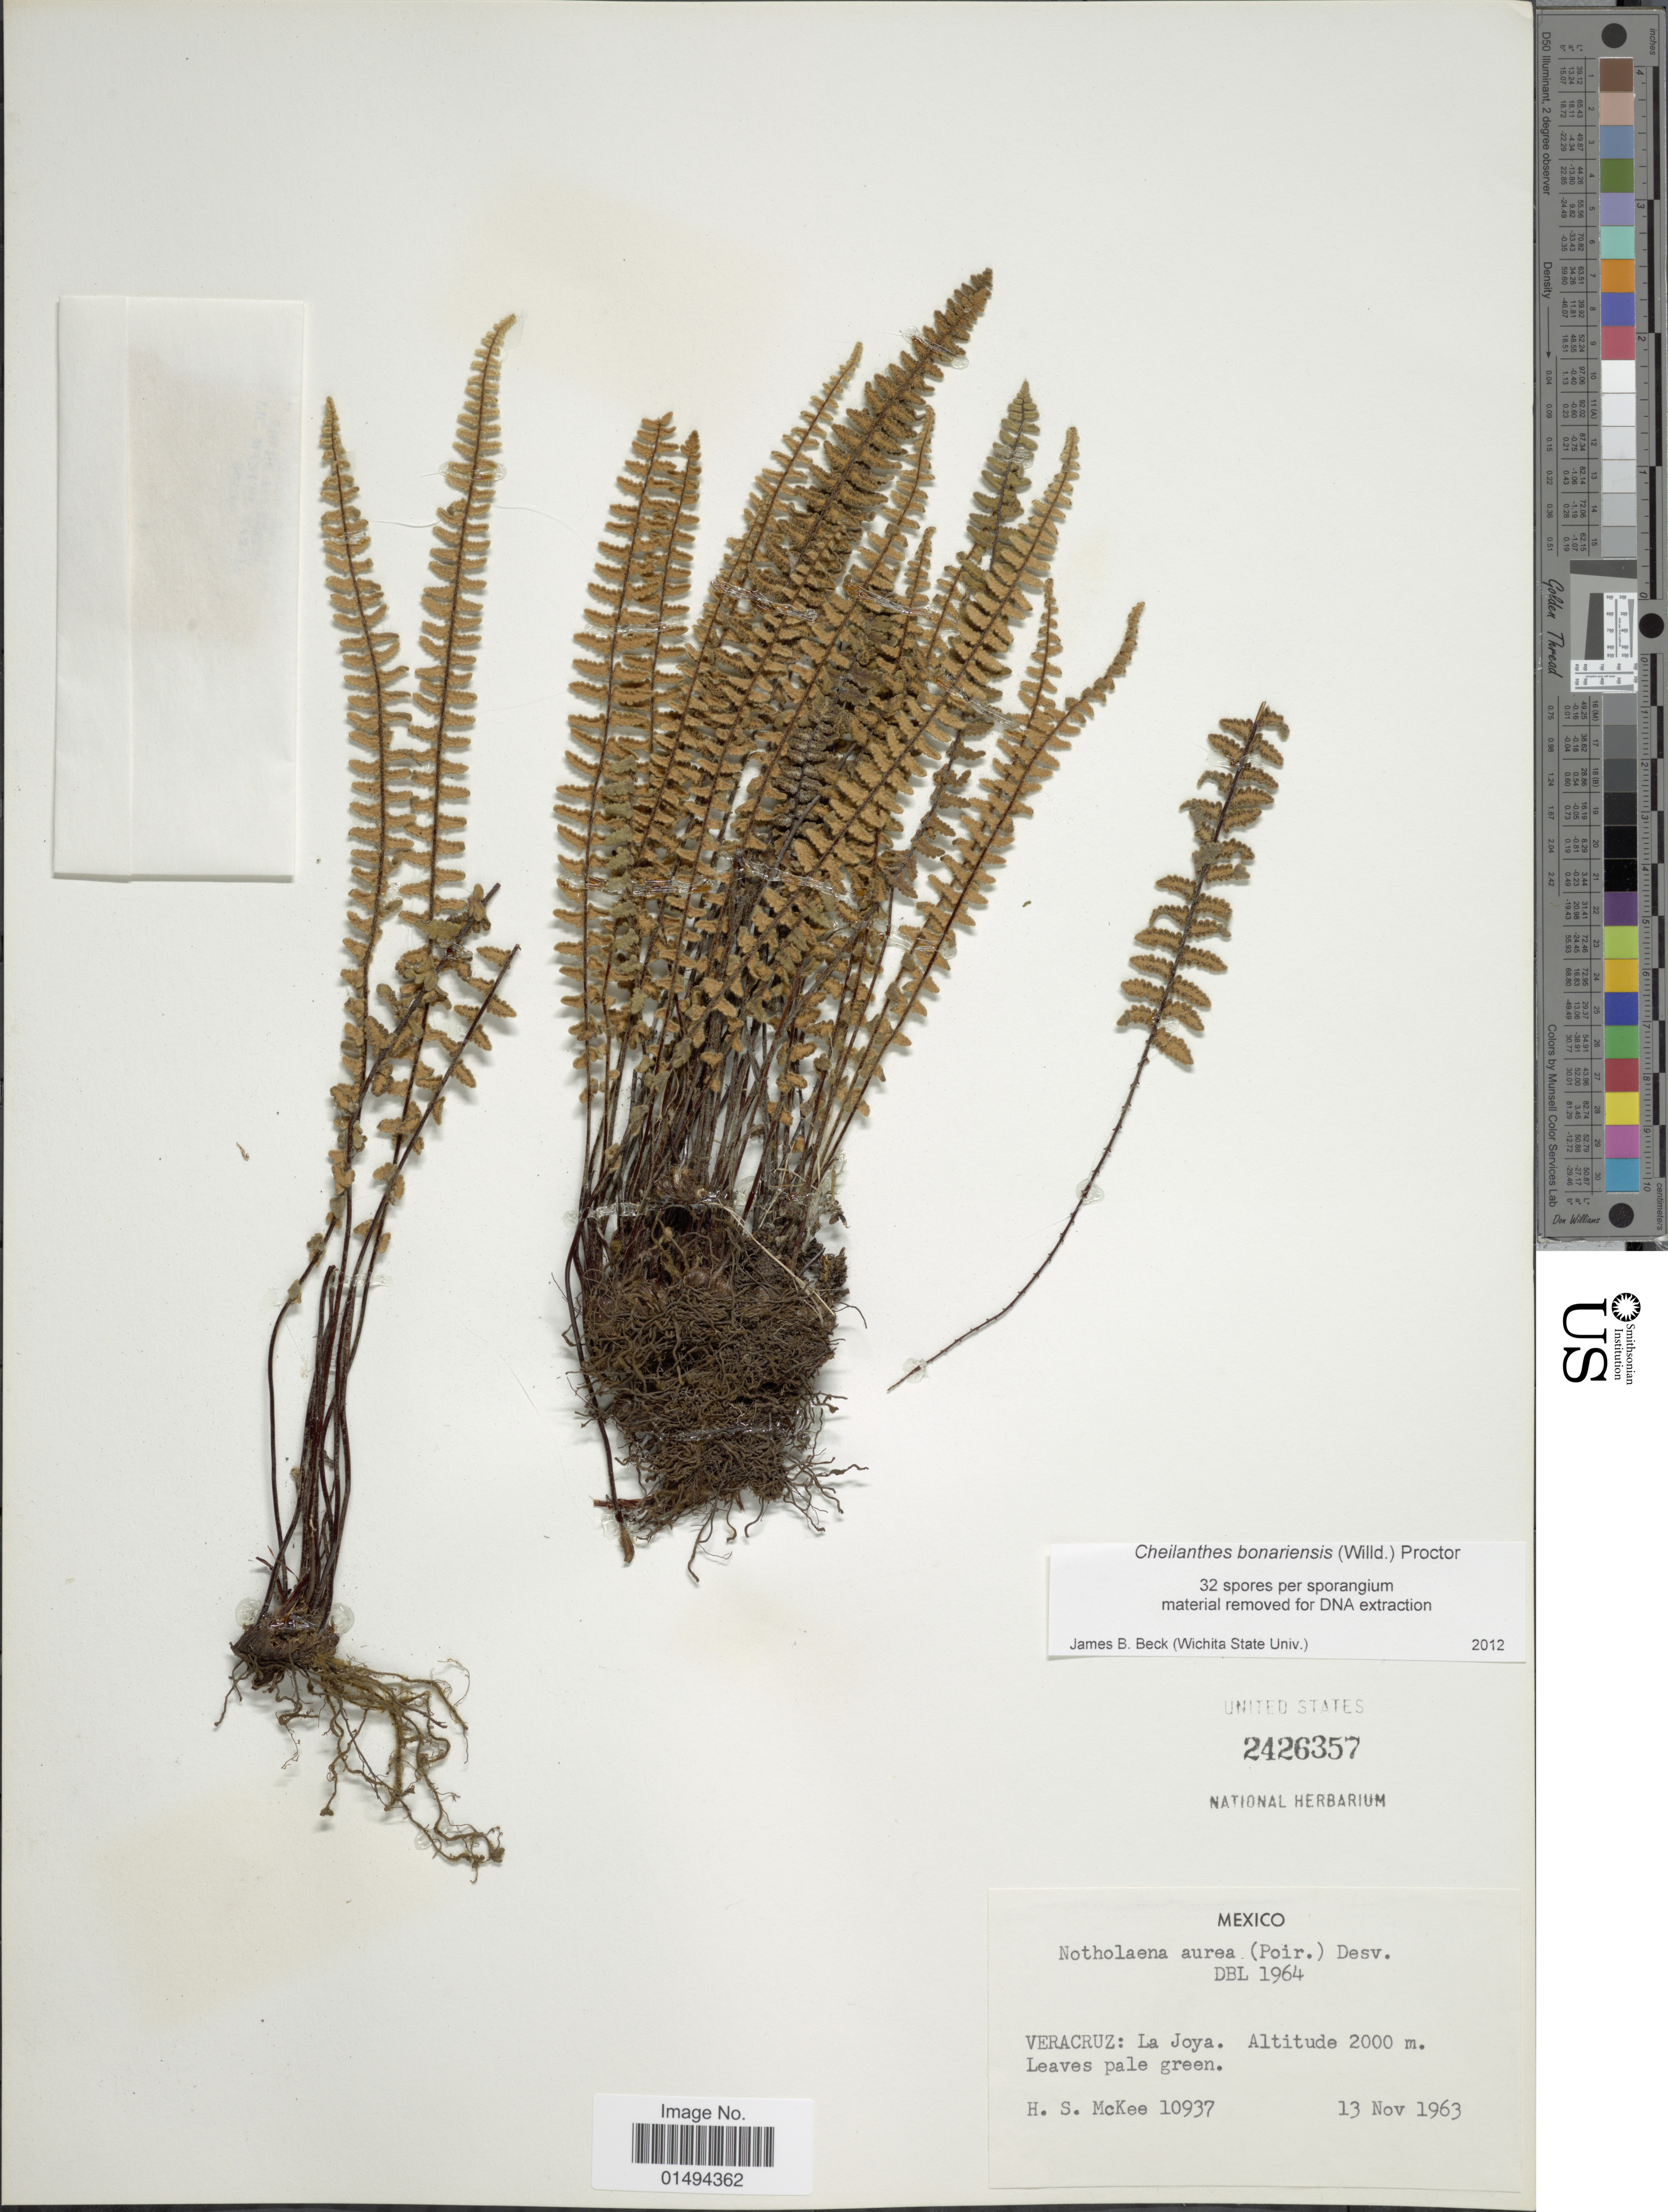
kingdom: Plantae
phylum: Tracheophyta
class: Polypodiopsida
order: Polypodiales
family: Pteridaceae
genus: Myriopteris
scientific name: Myriopteris aurea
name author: (Poir.) Grusz & Windham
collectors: H. S. McKee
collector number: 10937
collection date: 1963-11-13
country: Mexico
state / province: Veracruz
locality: Vera Cruz: La Joya, Leaves pale green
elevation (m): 2000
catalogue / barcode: US 2426357